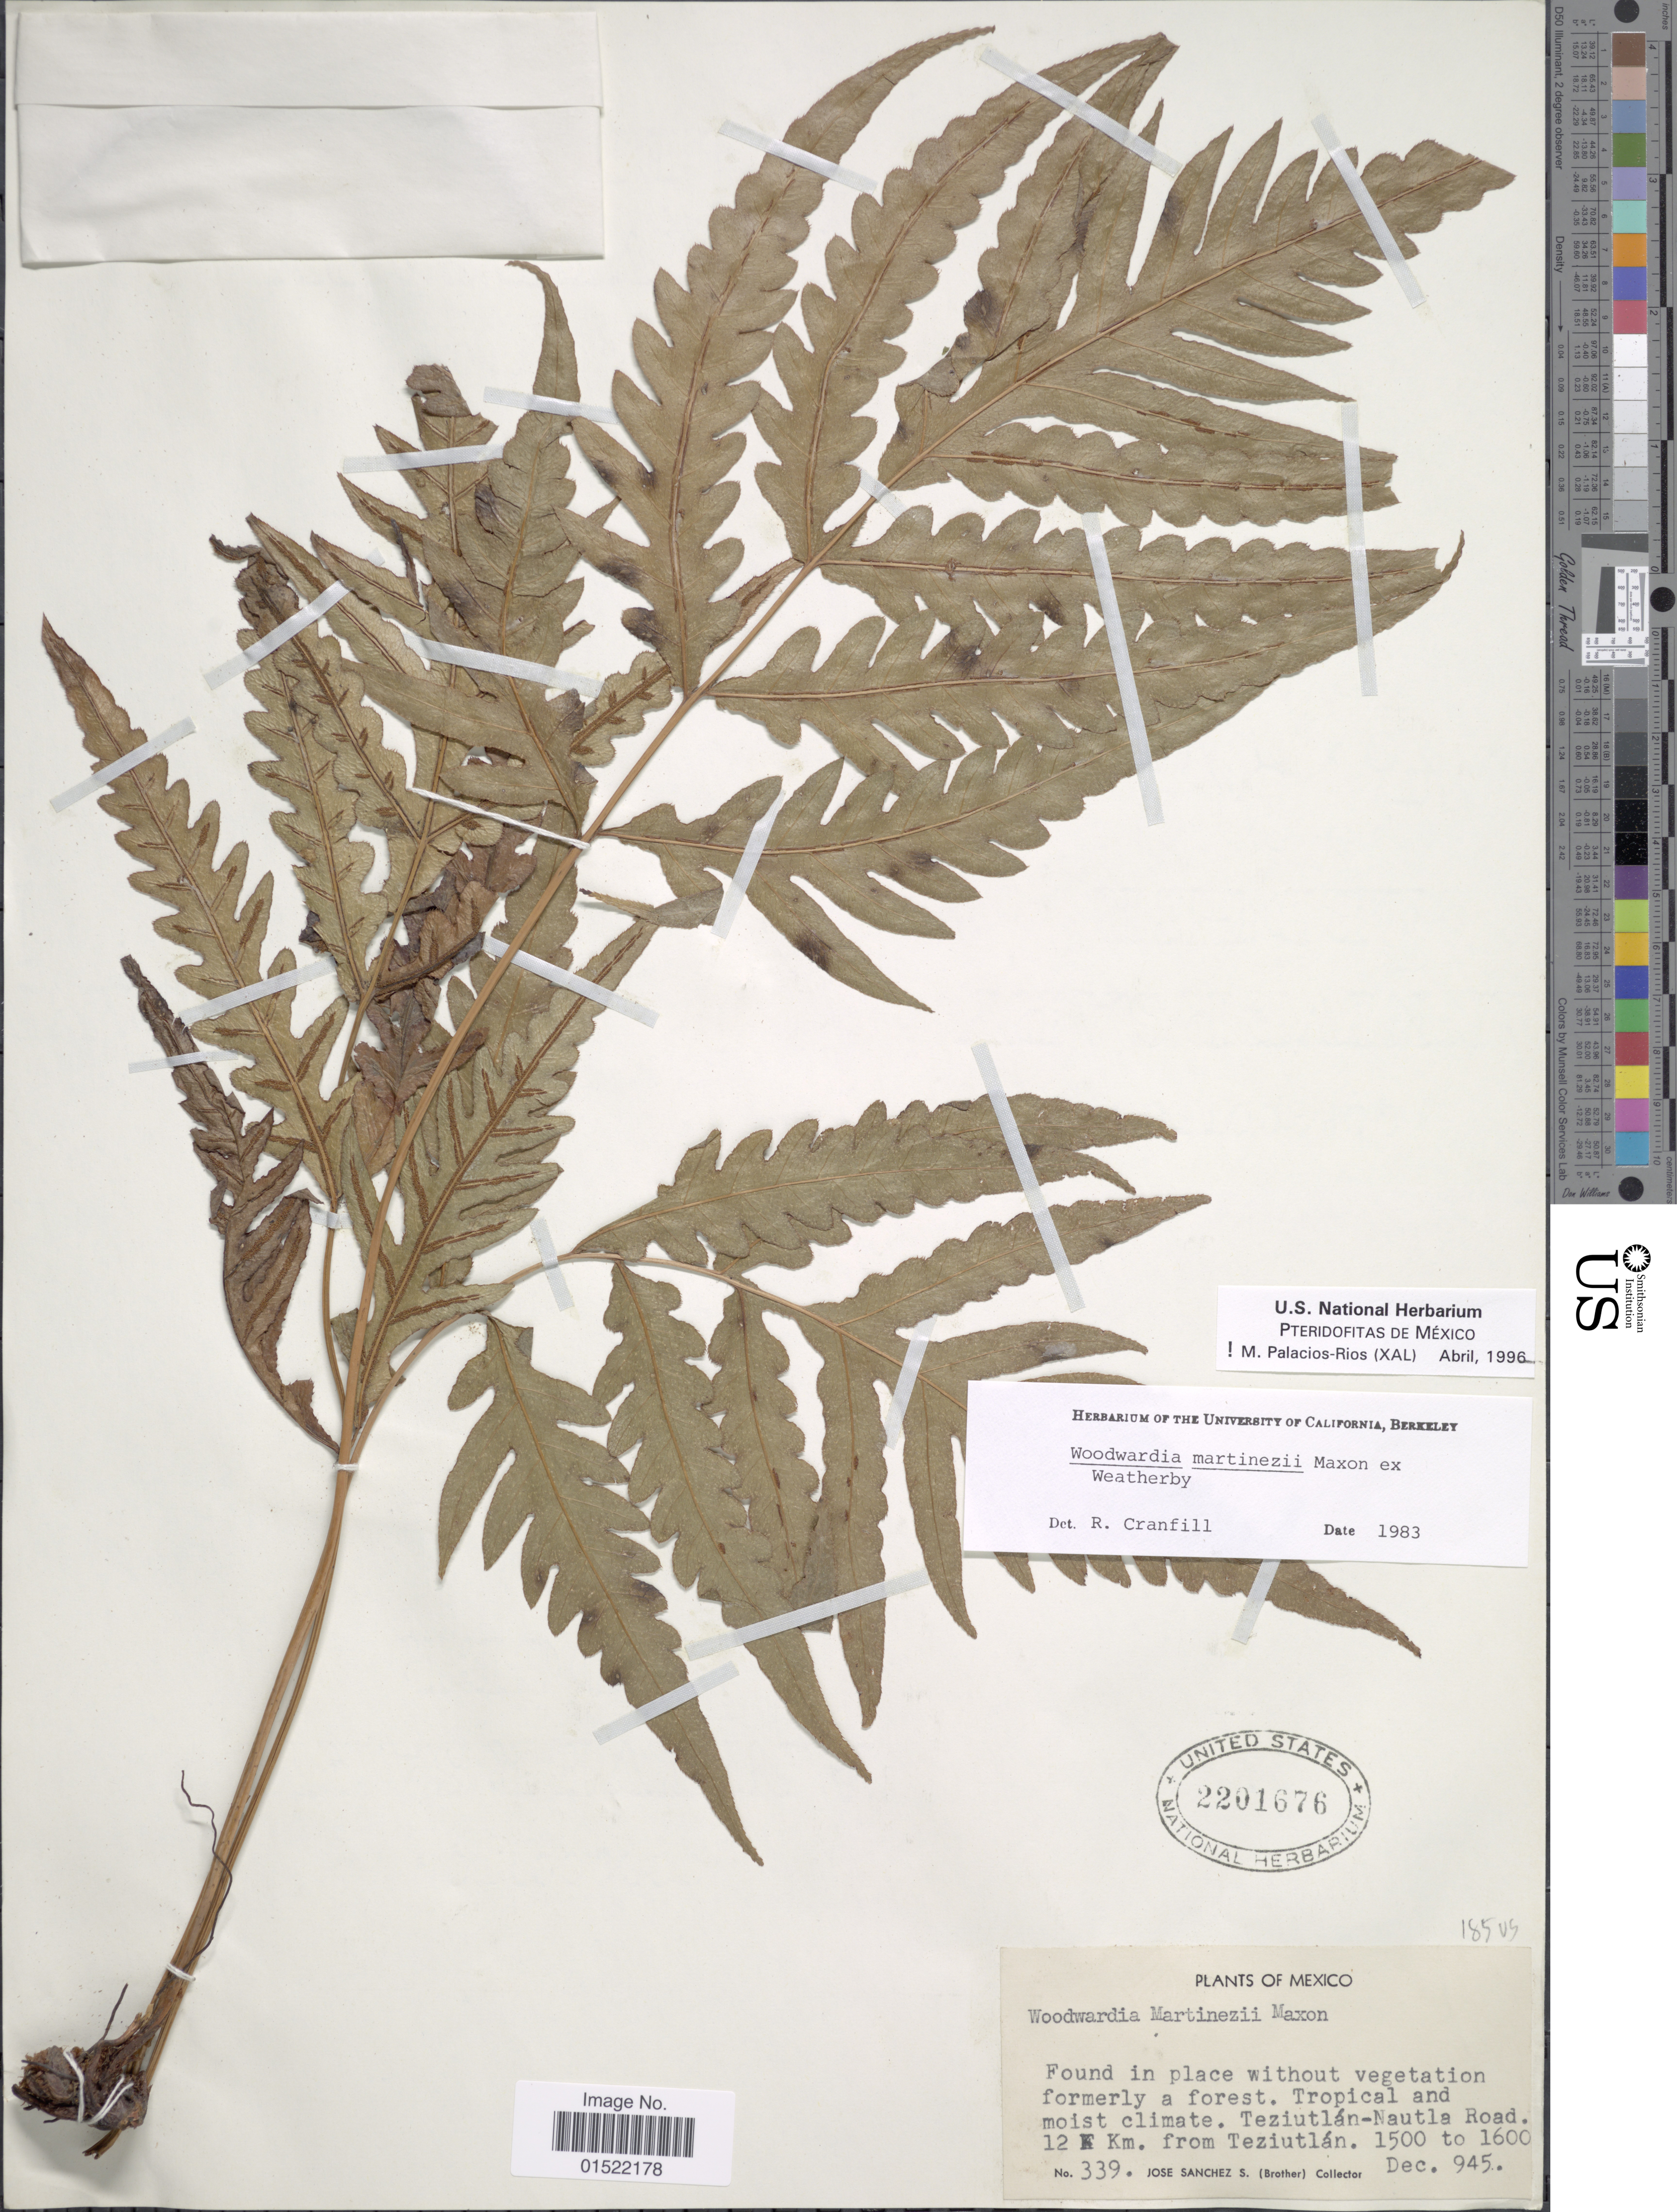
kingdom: Plantae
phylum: Tracheophyta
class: Polypodiopsida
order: Polypodiales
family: Blechnaceae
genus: Woodwardia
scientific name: Woodwardia martinezii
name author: Maxon ex Weath.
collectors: J. Sánchez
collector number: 339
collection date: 1945-12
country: Mexico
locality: Teziutlan-Nautla Road, 12 Km. from Teziutlan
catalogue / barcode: US 2201676